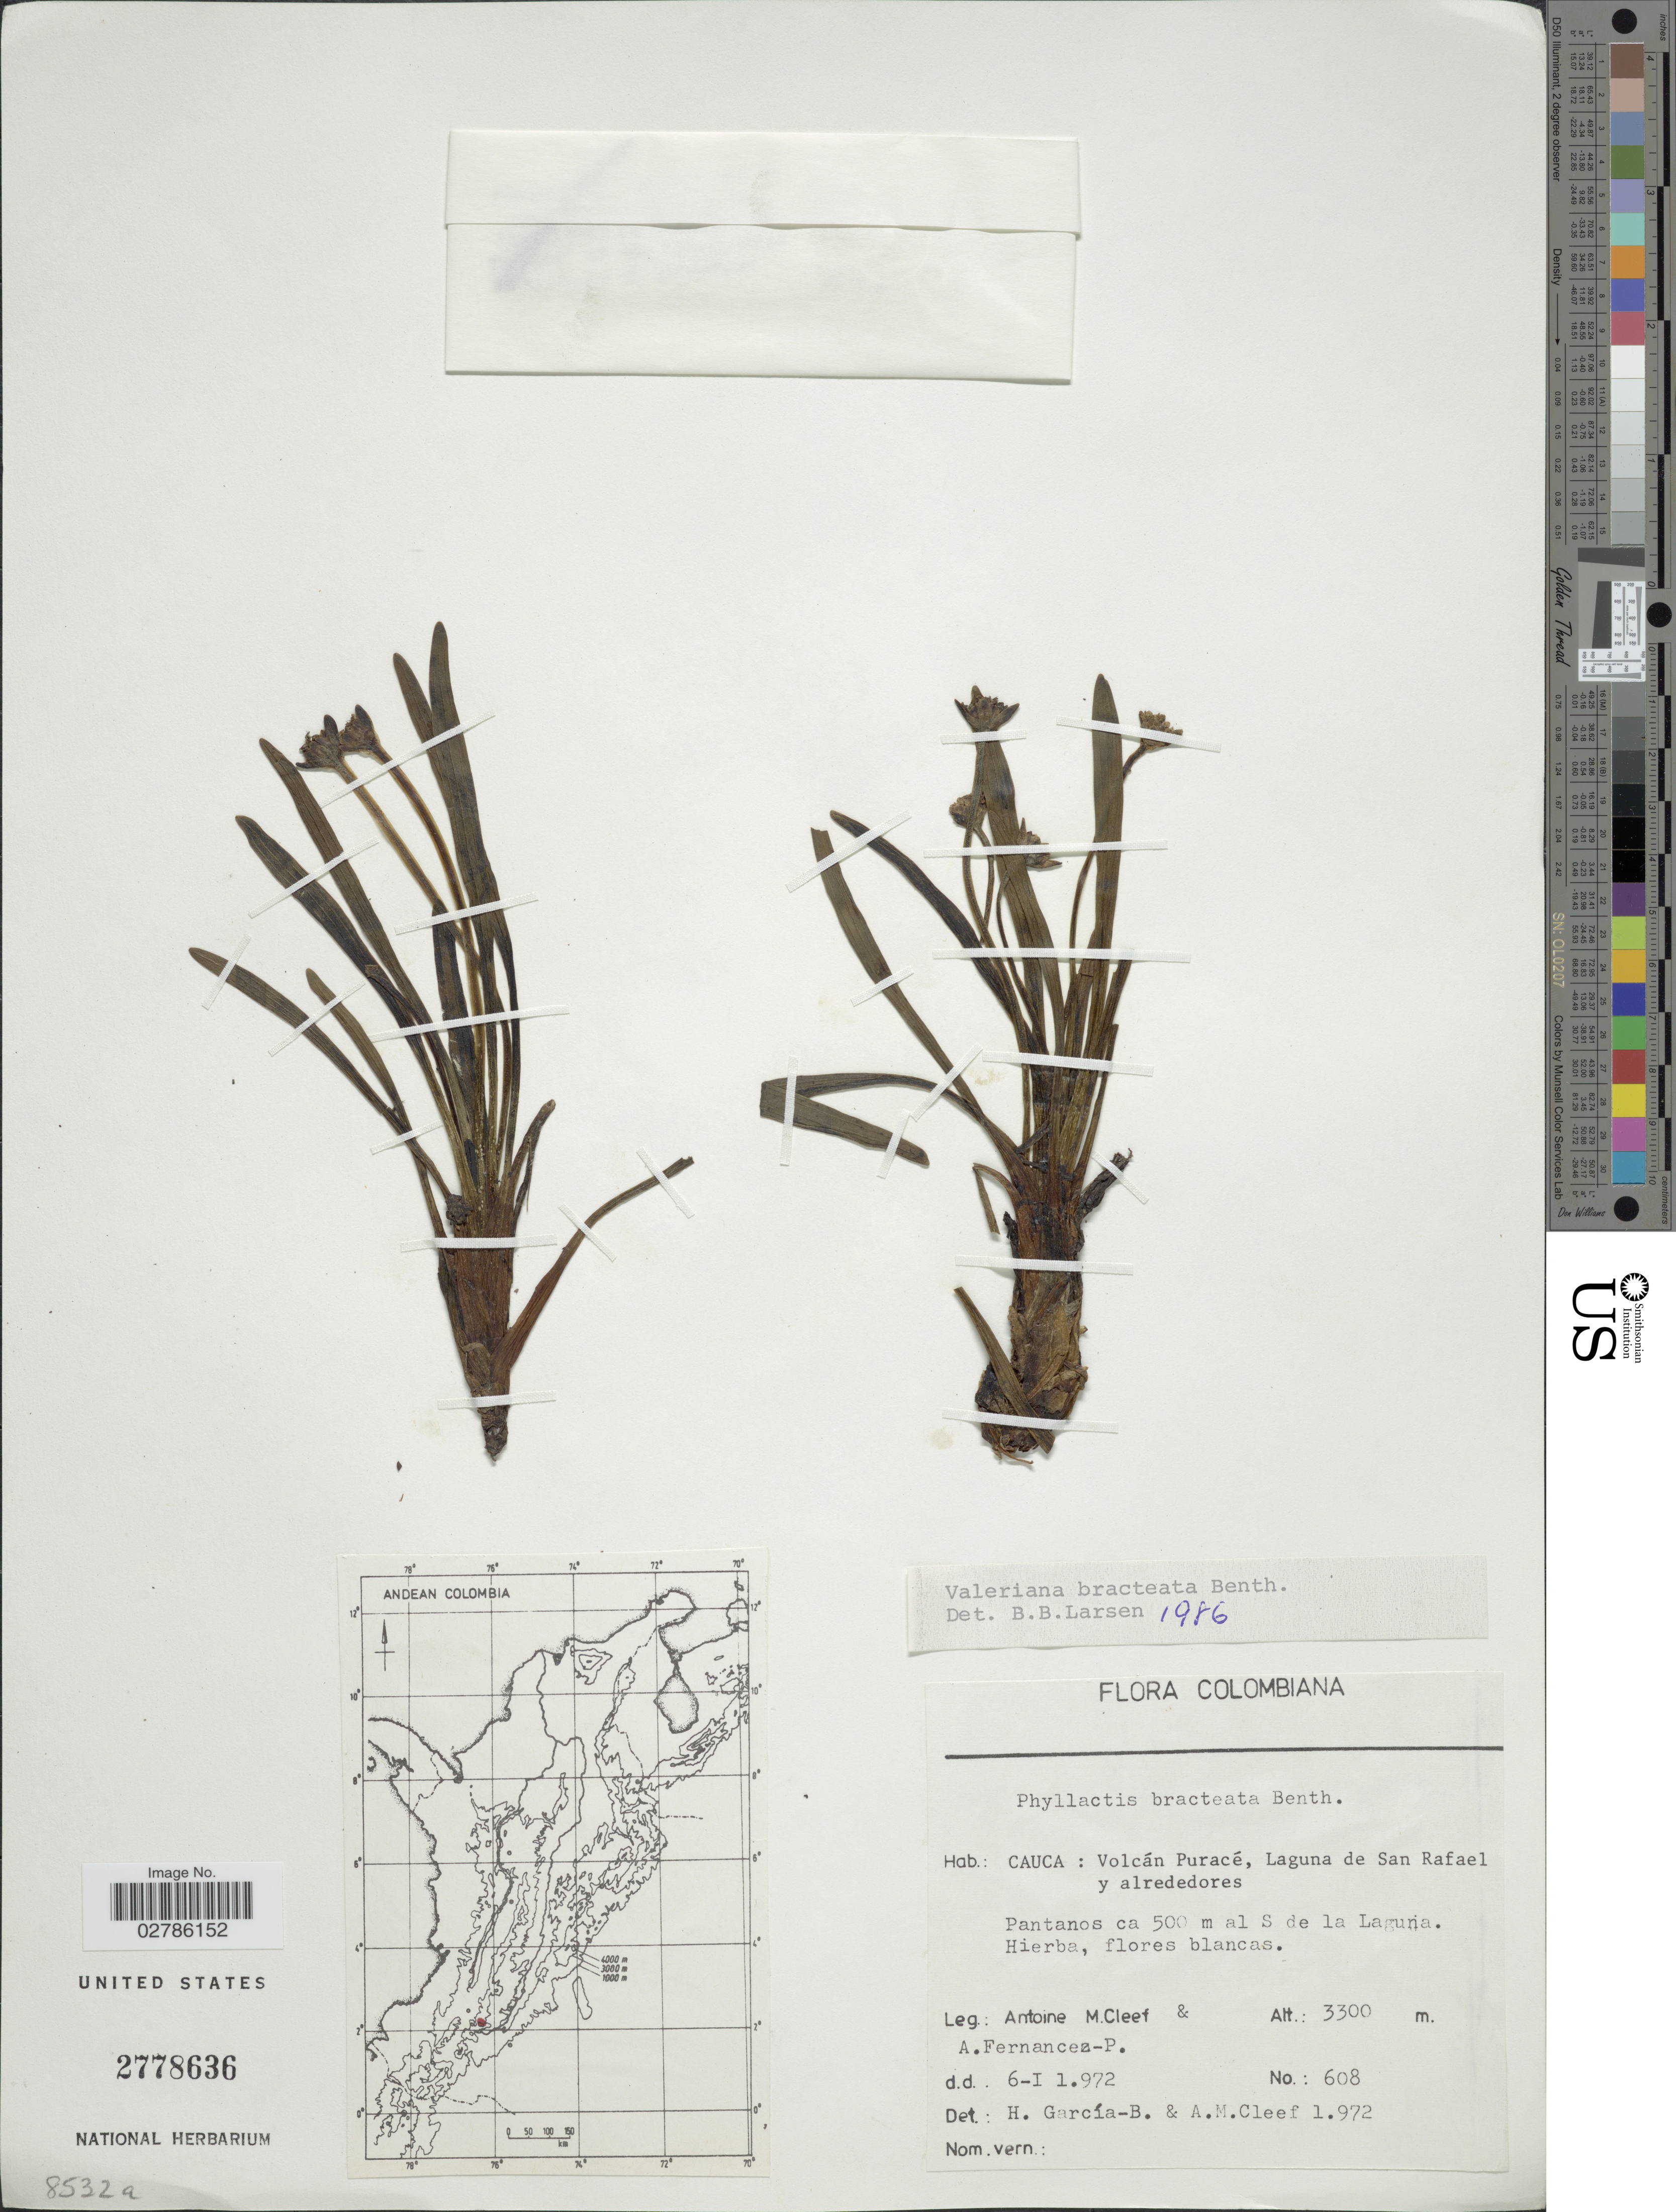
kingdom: Plantae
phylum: Tracheophyta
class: Magnoliopsida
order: Dipsacales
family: Caprifoliaceae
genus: Phyllactis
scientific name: Phyllactis bracteata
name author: (Benth.) Wedd.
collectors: A. M. Cleef & A. Fernancez-P.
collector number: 608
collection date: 1972-01-06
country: Colombia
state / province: Cauca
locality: Volcán Puracé, Laguna de San Rafael y alrededores, Pantanos ca 500 m al S de la Laguna.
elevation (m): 3300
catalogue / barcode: US 2778636